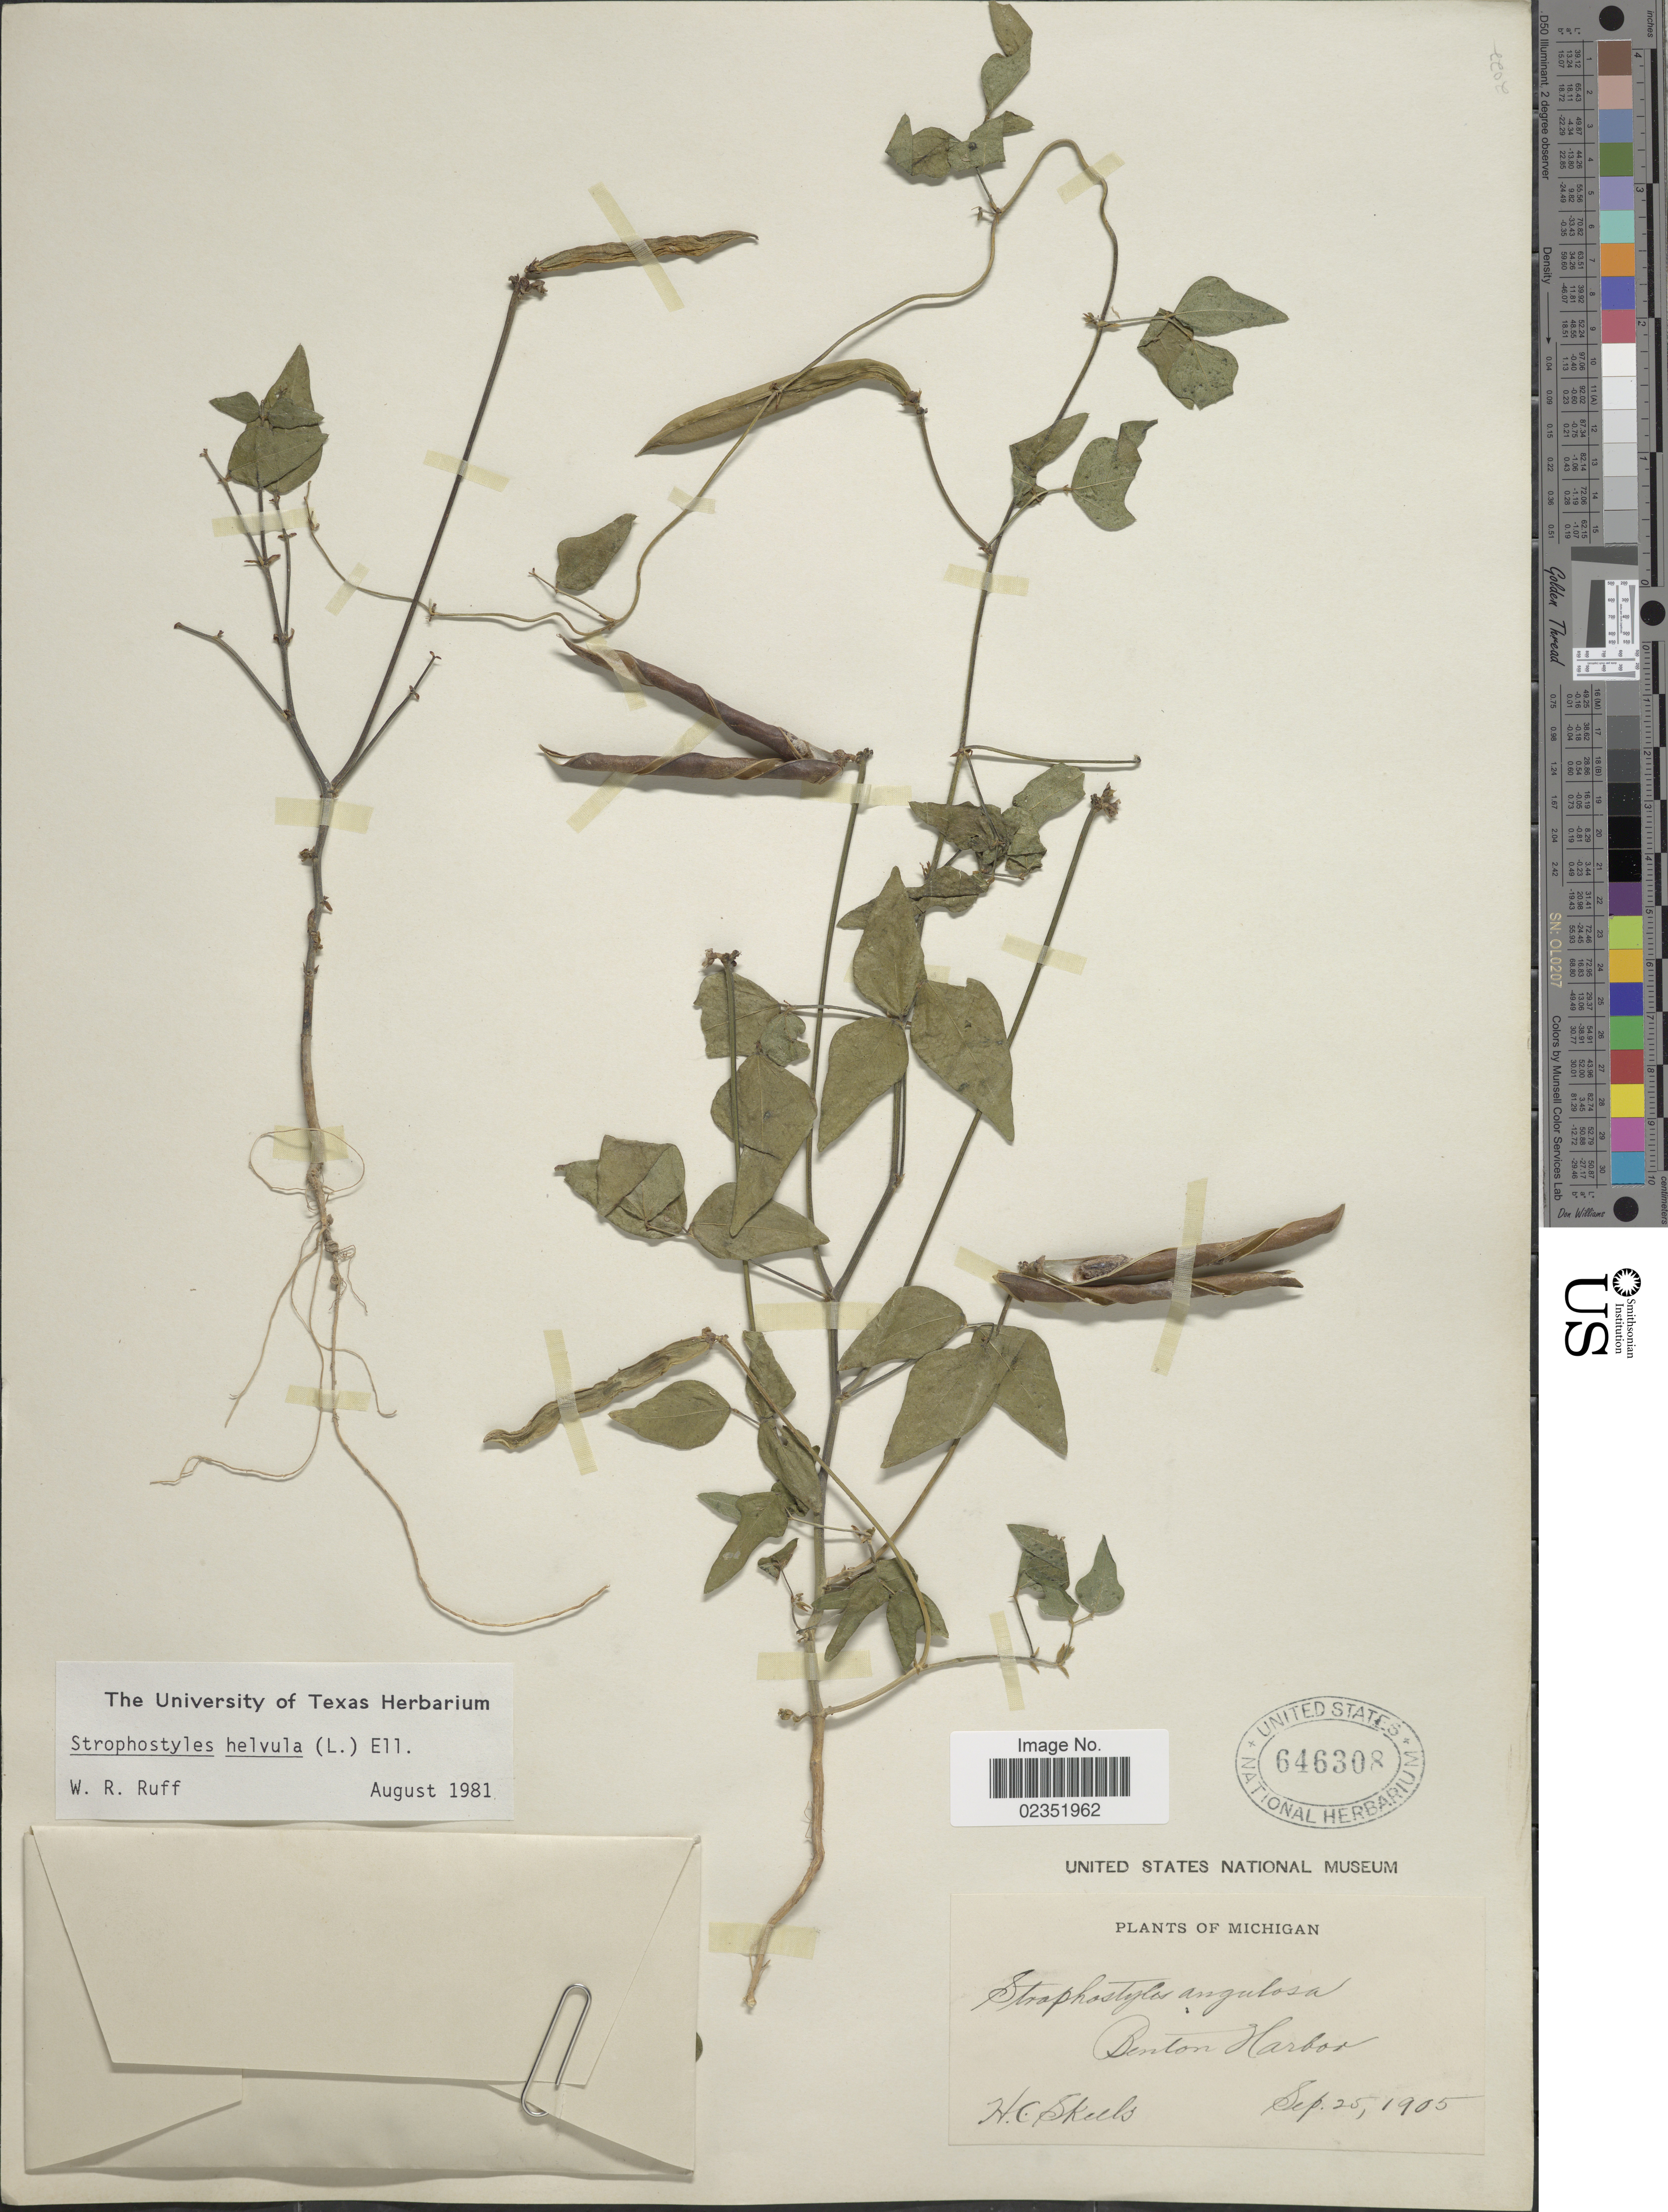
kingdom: Plantae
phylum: Tracheophyta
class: Magnoliopsida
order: Fabales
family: Fabaceae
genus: Strophostyles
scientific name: Strophostyles helvola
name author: (L.) Elliott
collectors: H. Skeels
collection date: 1905-09-25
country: United States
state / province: Michigan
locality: Benton Harbor.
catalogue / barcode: US 646308